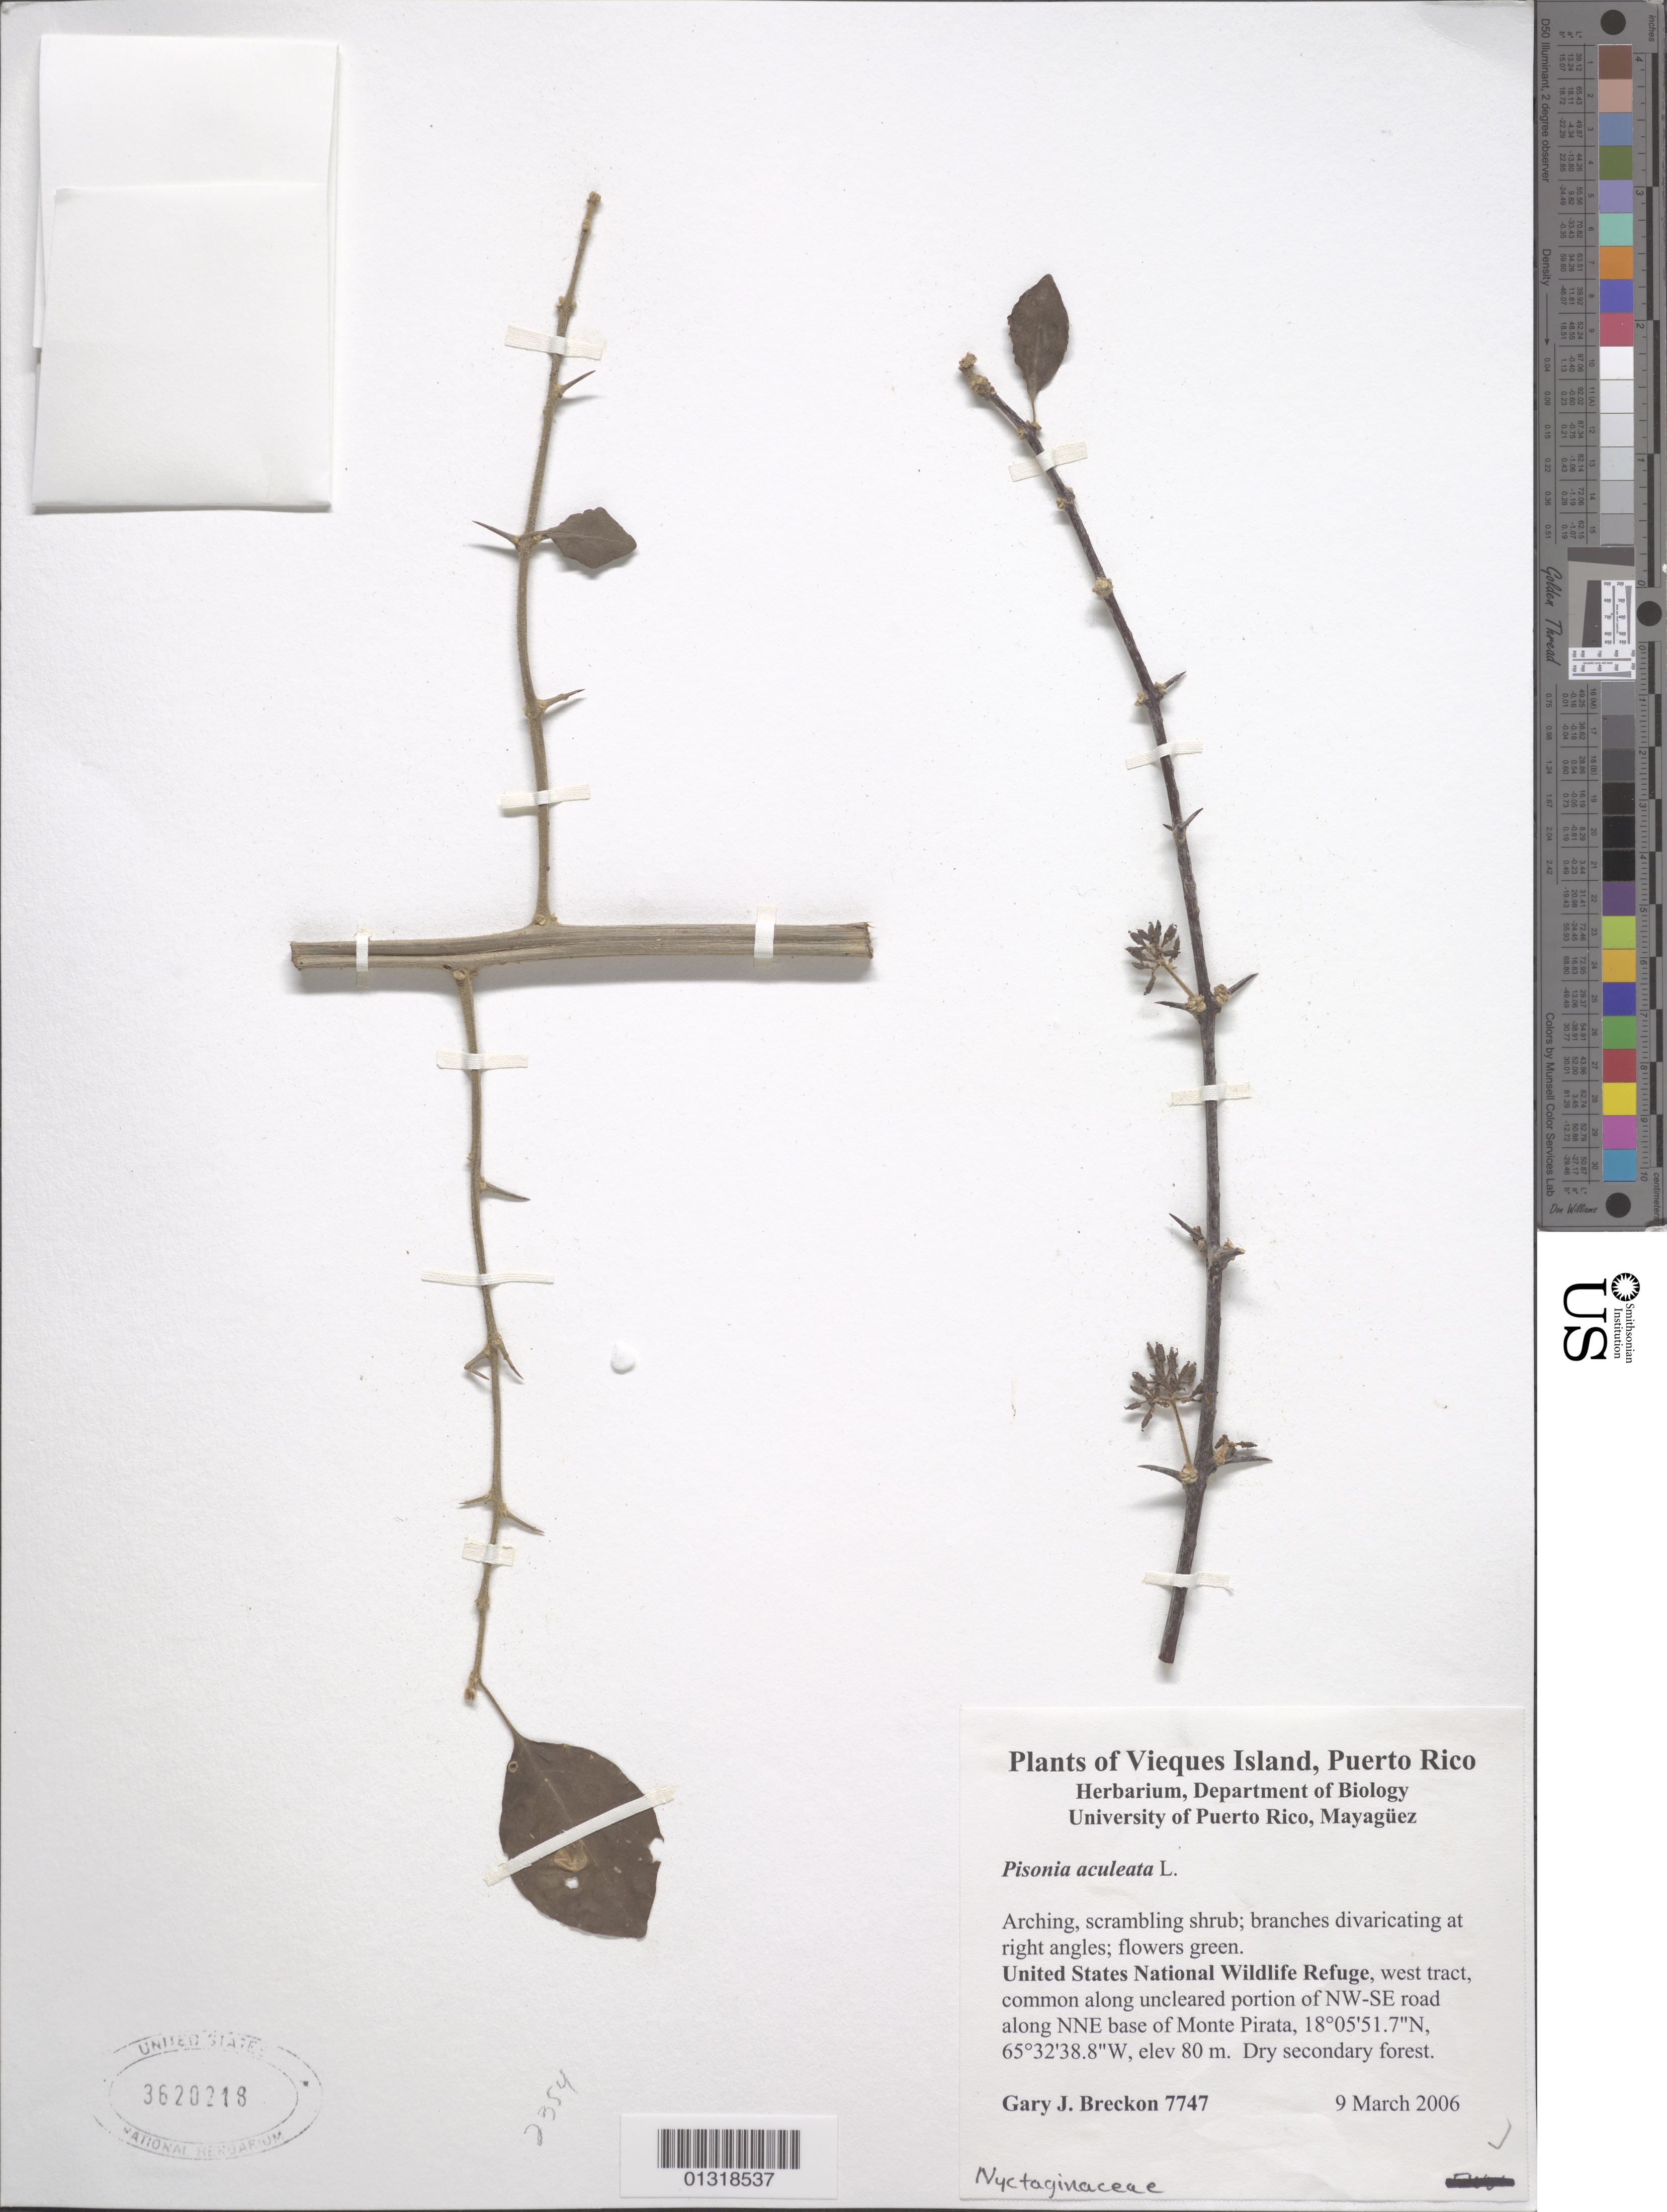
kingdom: Plantae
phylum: Tracheophyta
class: Magnoliopsida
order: Caryophyllales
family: Nyctaginaceae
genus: Pisonia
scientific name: Pisonia aculeata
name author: L.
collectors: G. Breckon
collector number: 7747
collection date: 2006-03-09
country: Puerto Rico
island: Vieques I.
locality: United States National Wildlife Refuge, west tract, along uncleared portion of NW-SE road along NNE base of Monte Pirata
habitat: Dry secondary forest. Common along uncleared road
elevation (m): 80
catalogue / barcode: US 3620218